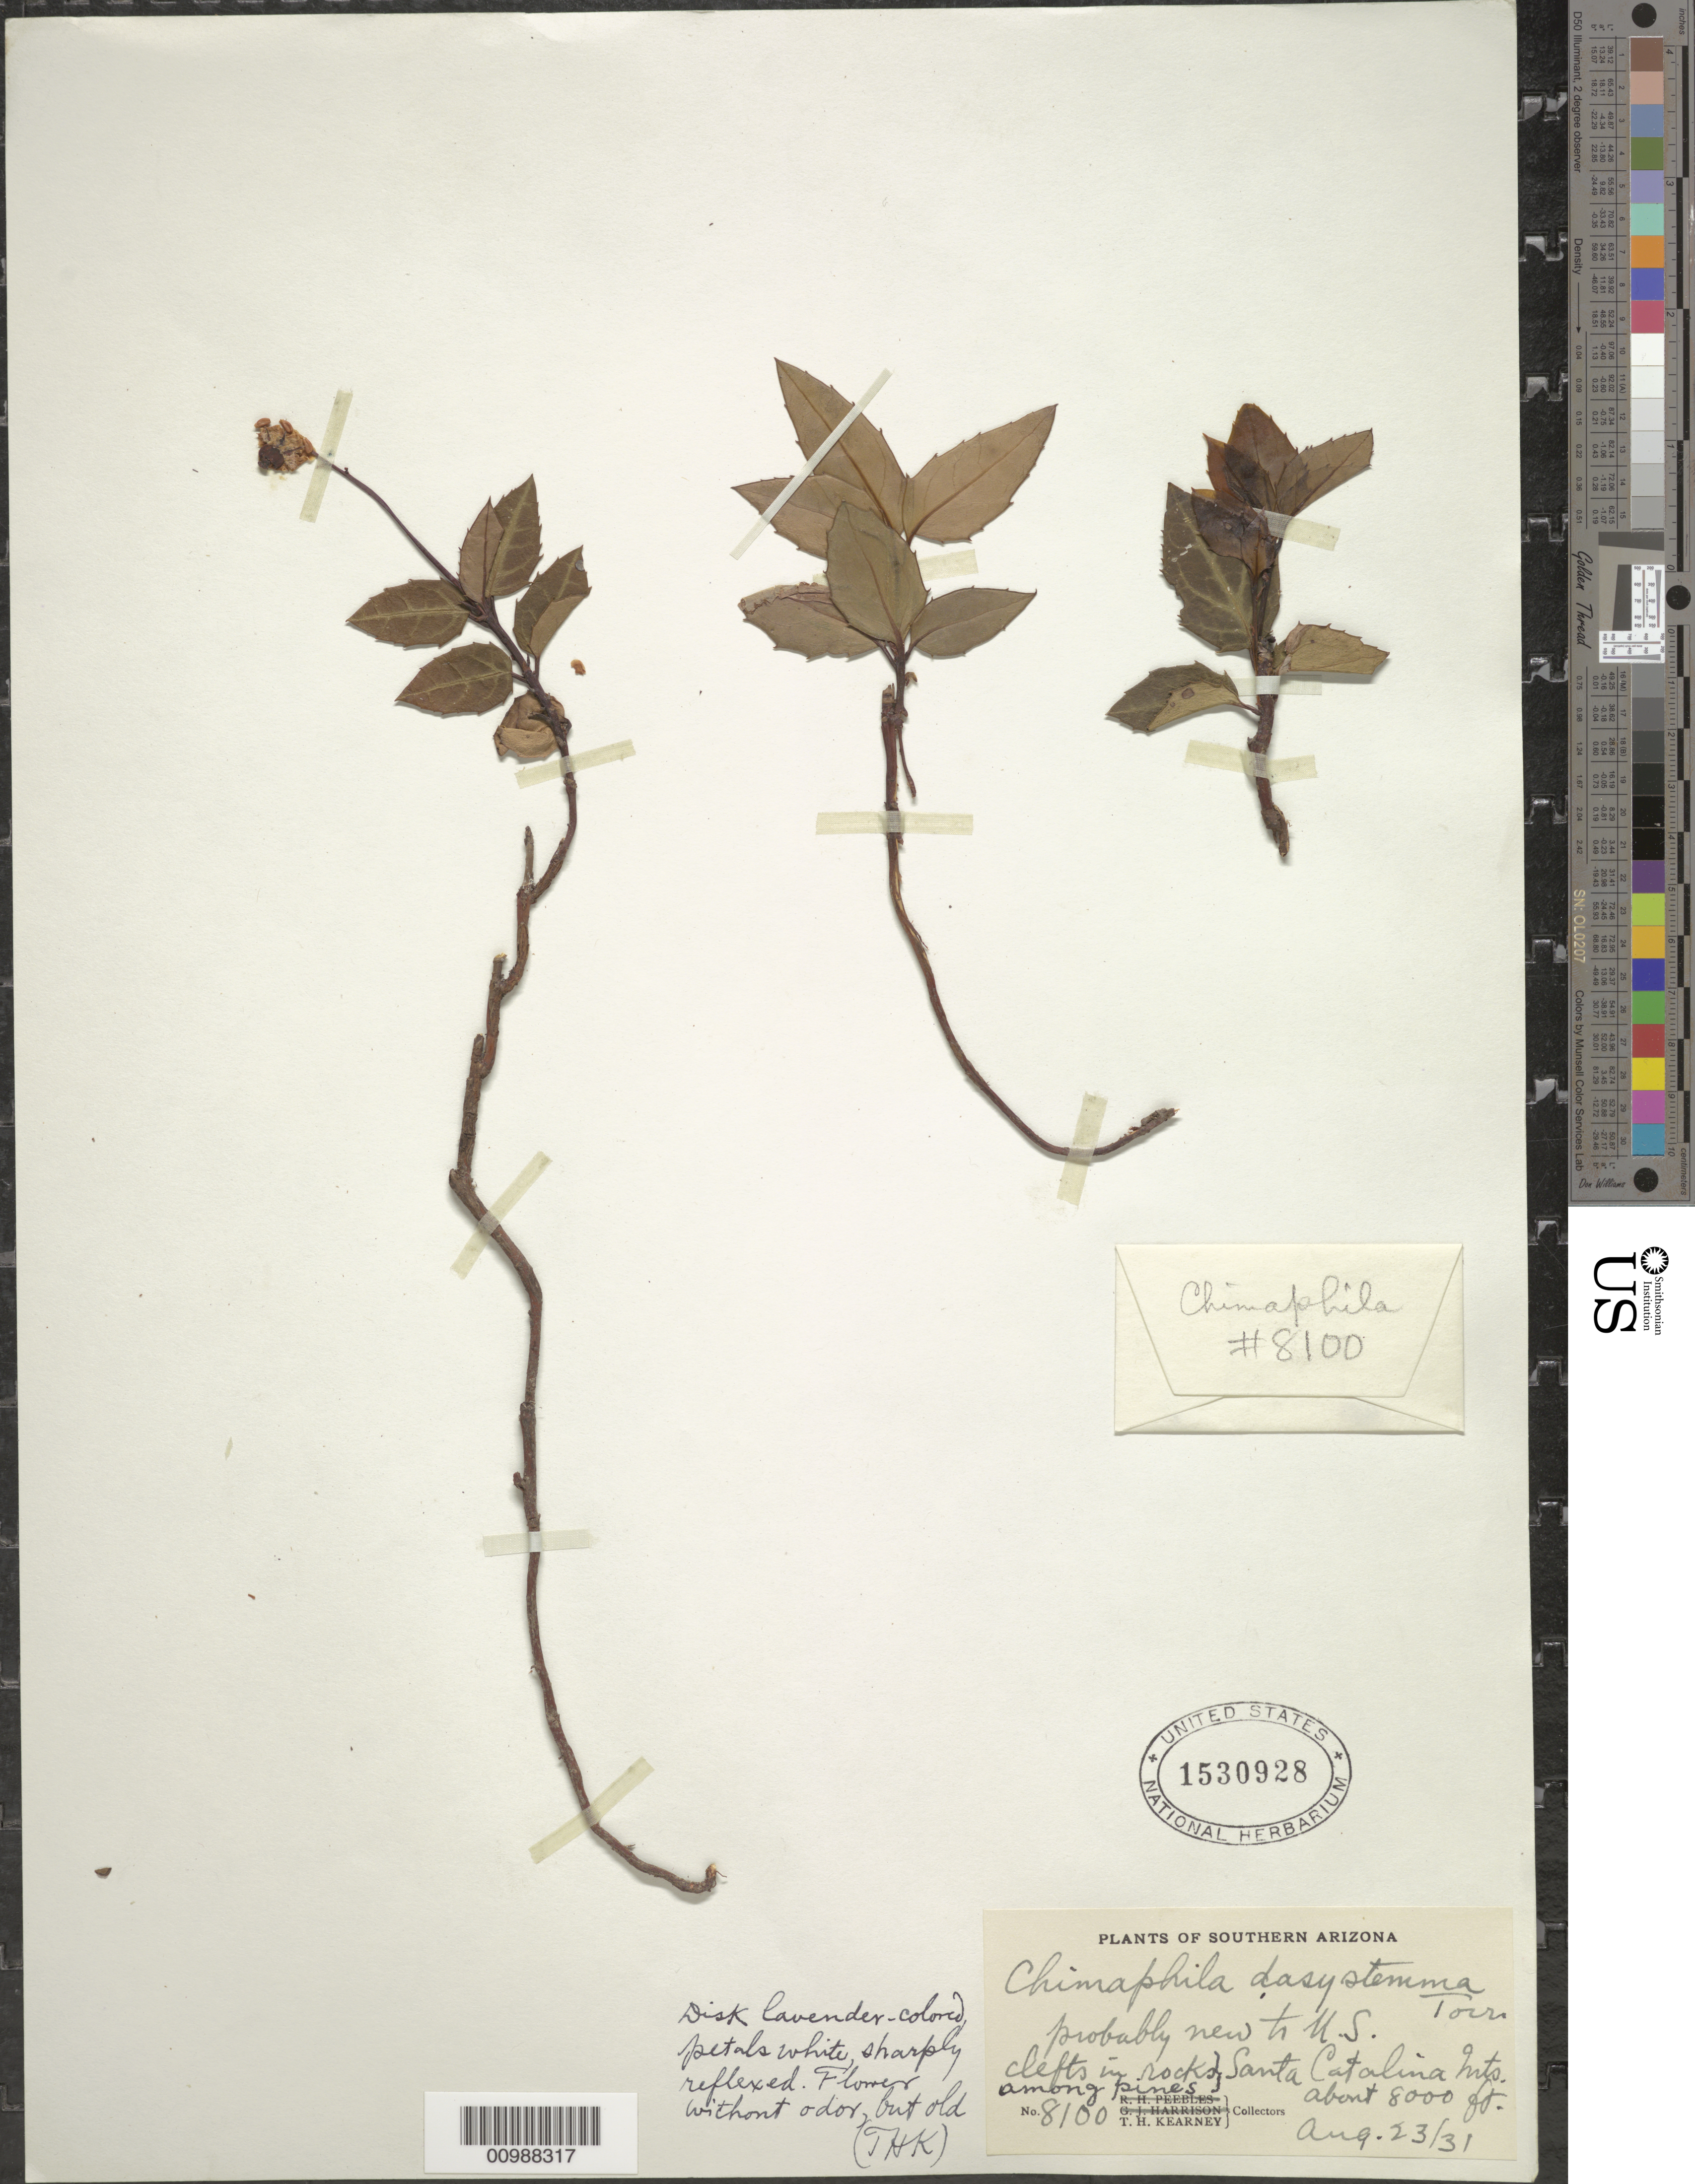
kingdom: Plantae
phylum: Tracheophyta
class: Magnoliopsida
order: Ericales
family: Ericaceae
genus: Chimaphila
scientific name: Chimaphila dasystemma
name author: Torr. ex Rydb.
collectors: T. H. Kearney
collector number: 8100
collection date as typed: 23 Aug 1931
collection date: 1931-08-23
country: United States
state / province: Arizona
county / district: Pima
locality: Probably near the M.S. clefts in rocks. Santa Catalina Mountains. Among pines.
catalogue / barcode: US 1530928